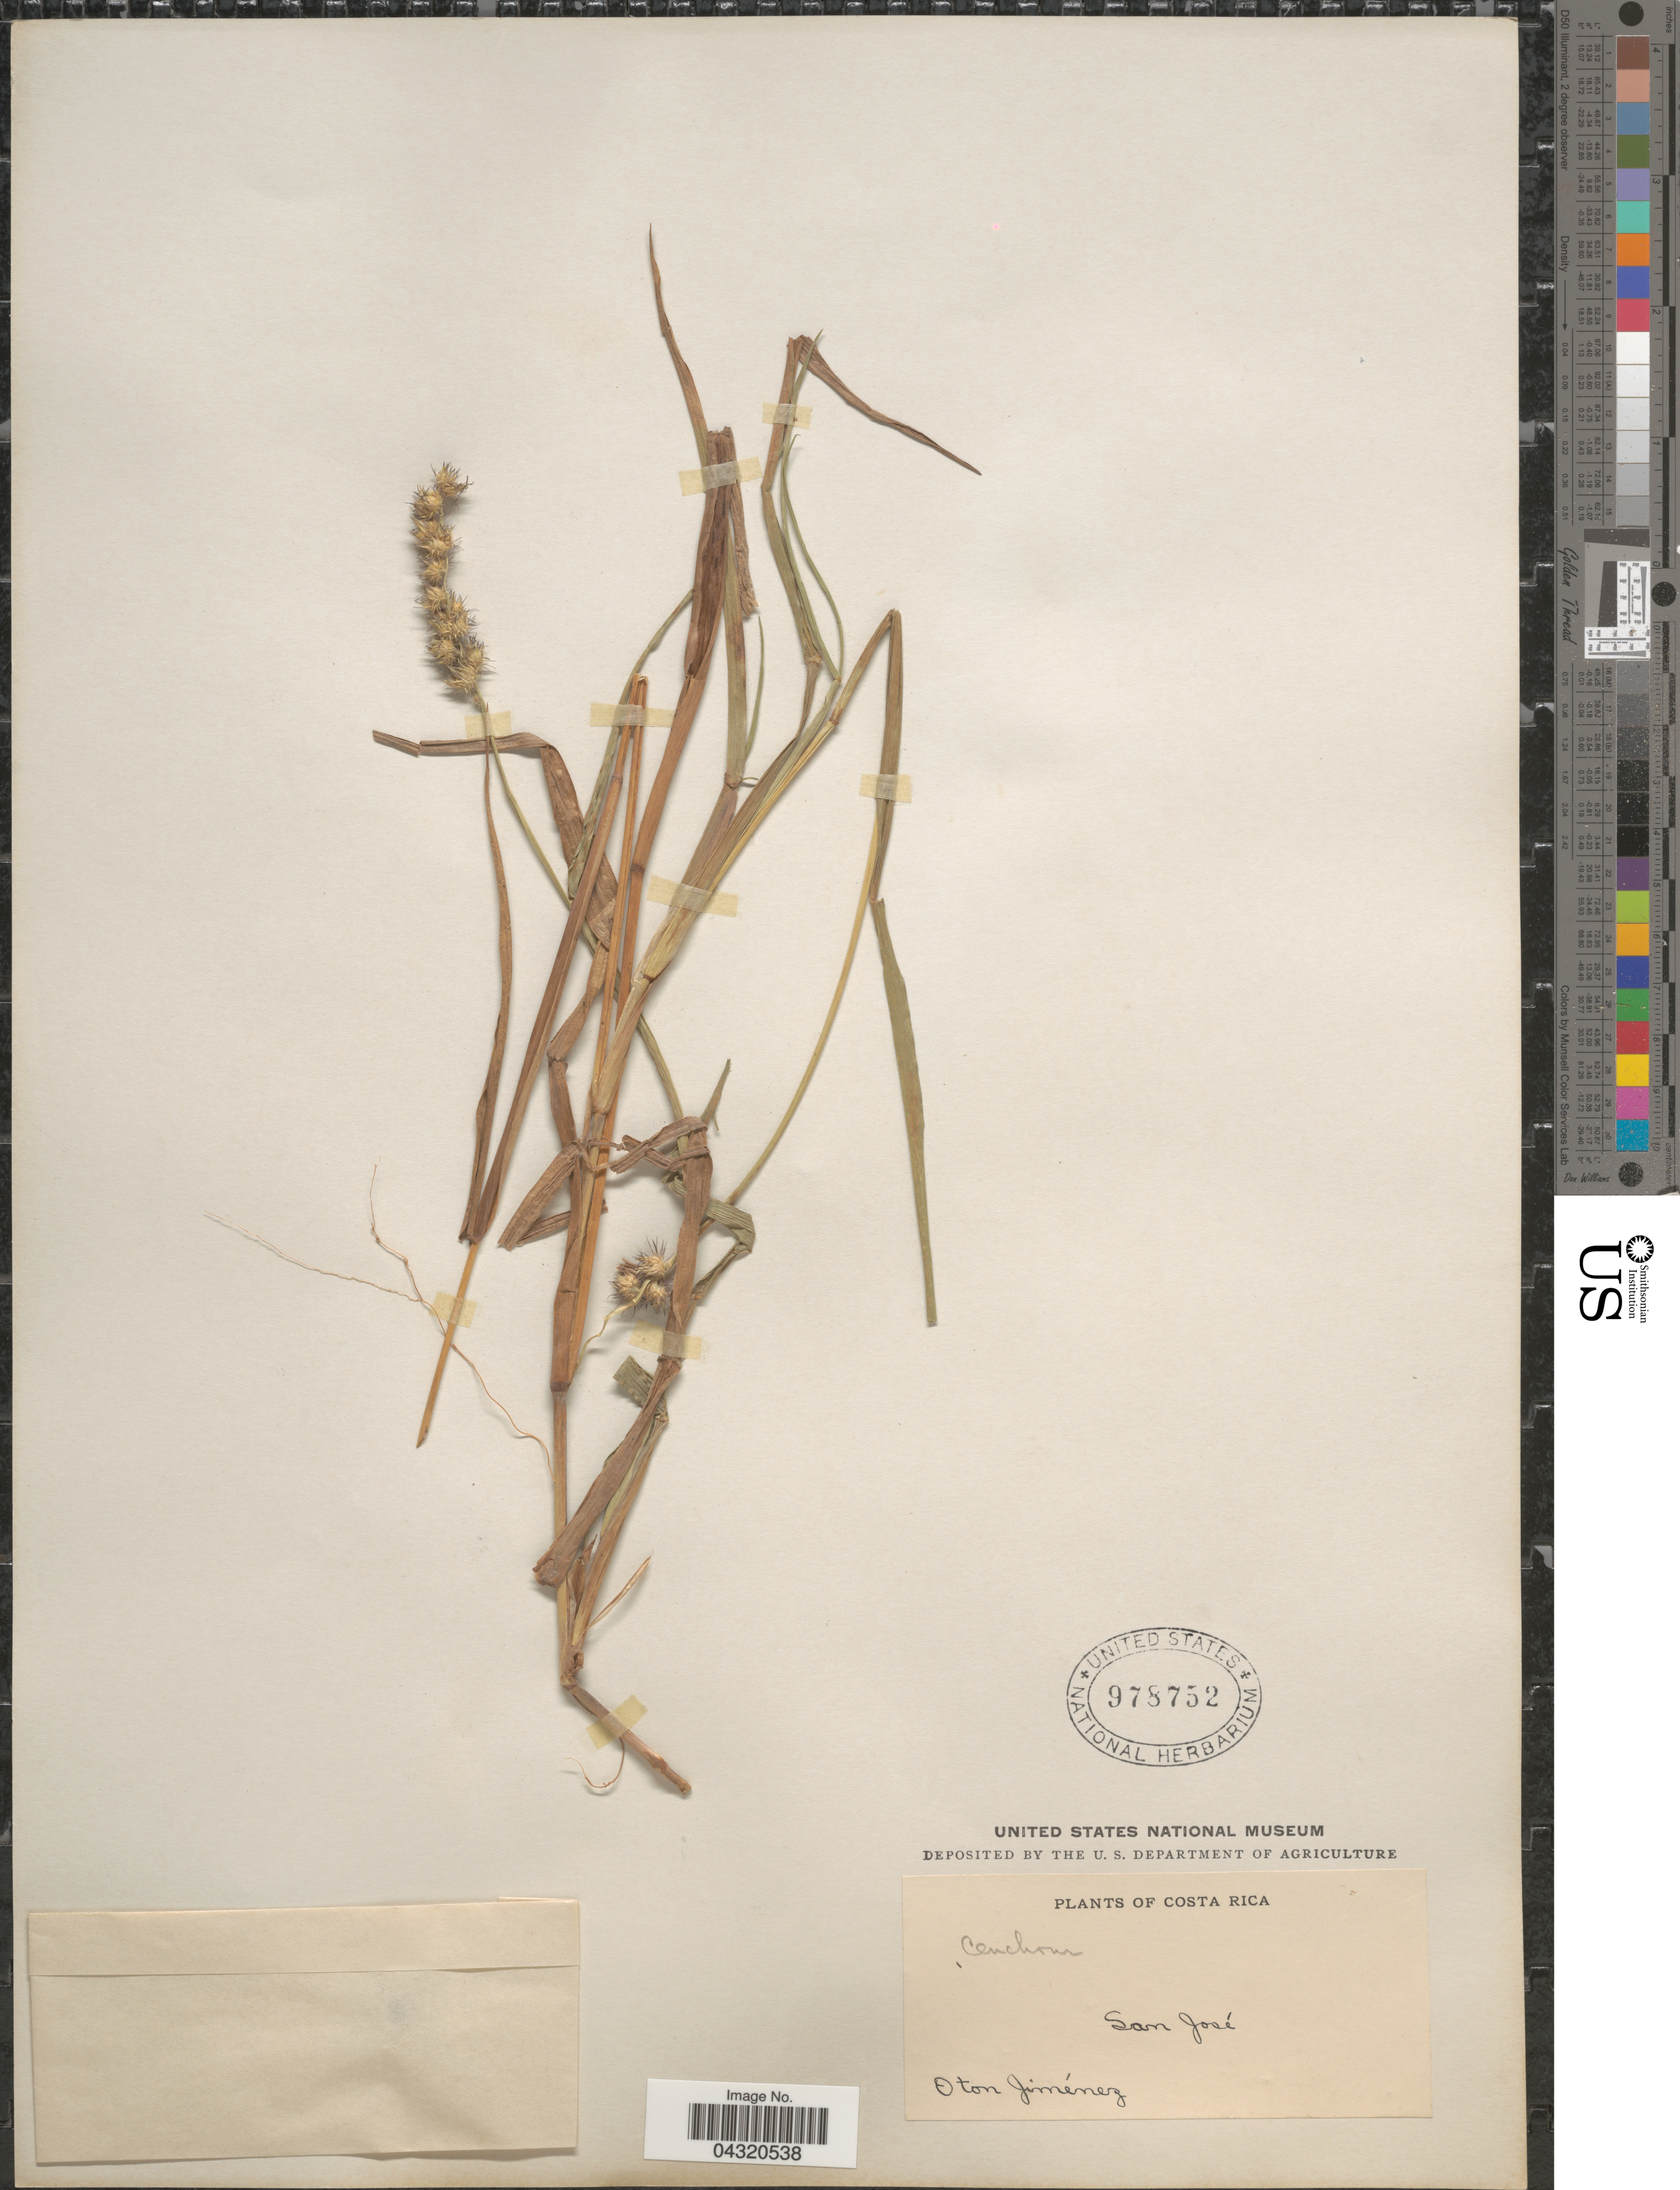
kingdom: Plantae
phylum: Tracheophyta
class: Liliopsida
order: Poales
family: Poaceae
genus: Cenchrus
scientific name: Cenchrus echinatus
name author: L.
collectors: O. Jimenez L.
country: Costa Rica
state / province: San José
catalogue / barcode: US 978752